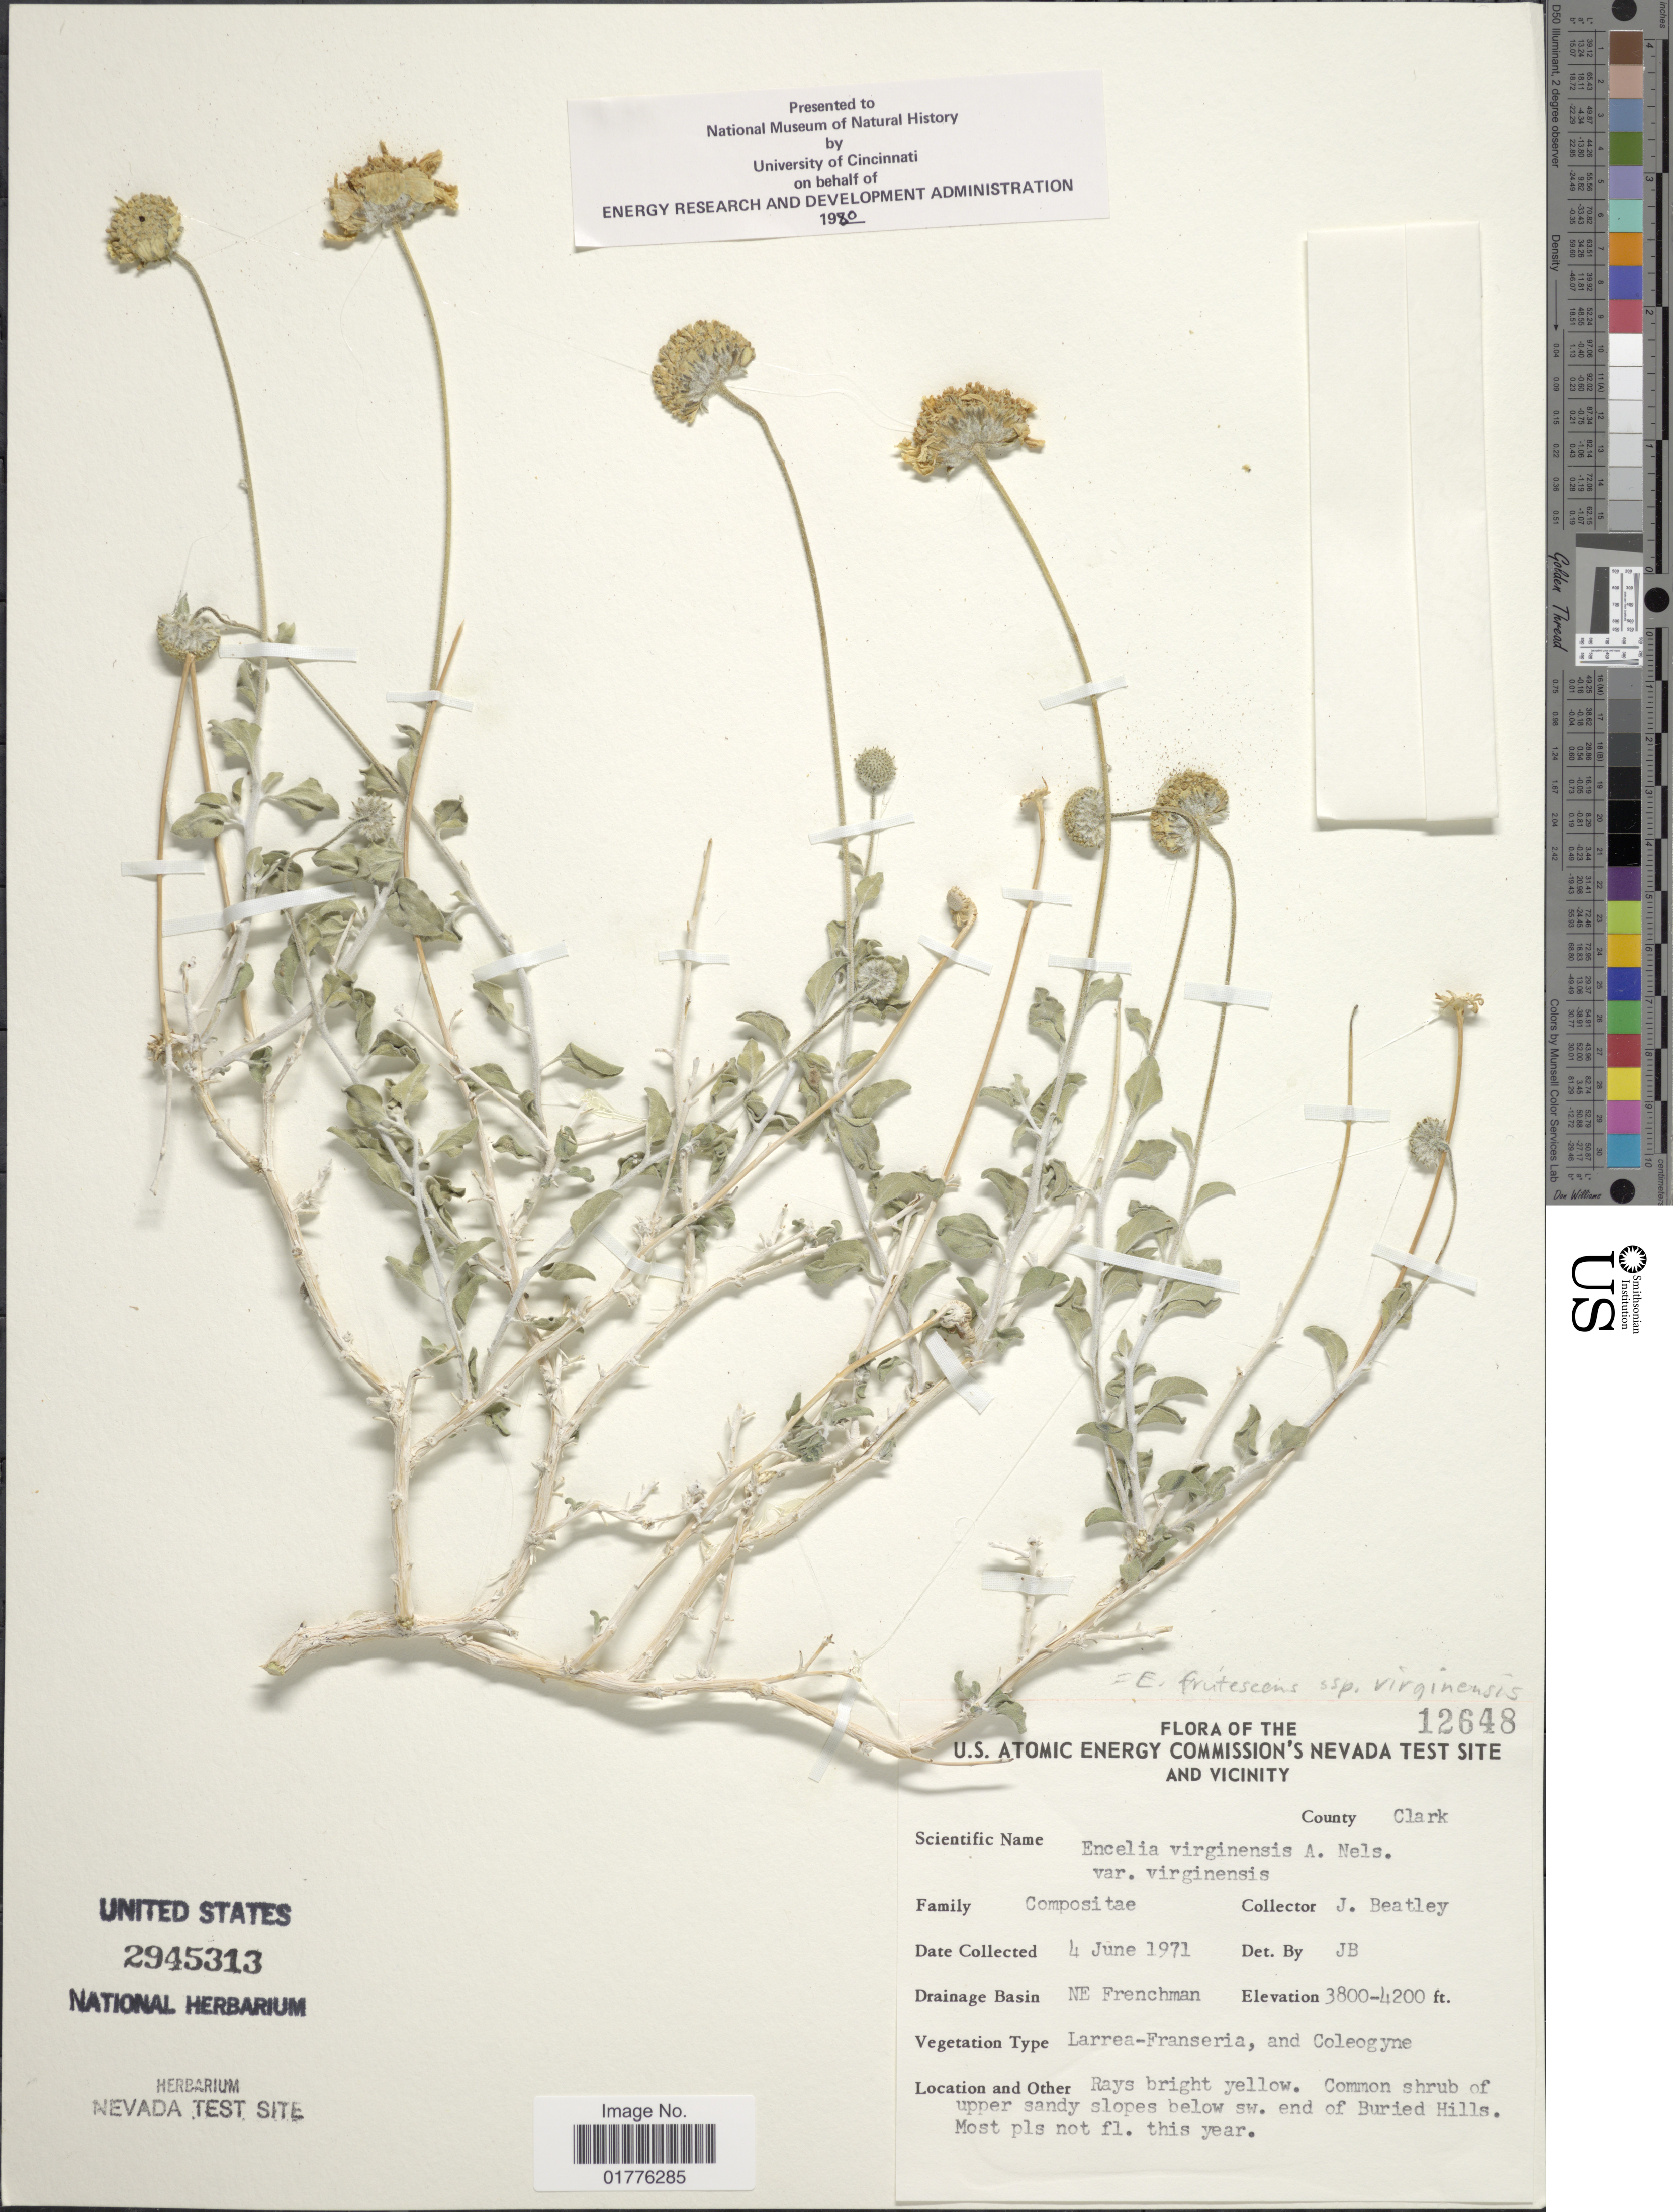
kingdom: Plantae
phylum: Tracheophyta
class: Magnoliopsida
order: Asterales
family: Asteraceae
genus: Encelia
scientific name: Encelia frutescens var. virginensis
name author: (A. Nelson) S.F. Blake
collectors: J. C. Beatley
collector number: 12648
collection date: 1971-06-04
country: United States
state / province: Nevada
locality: U. S. Atomic Energy Commission's Nevada Test Site and Vicinity, County Clark, NE Frenchman, below sw. end of Buried Hills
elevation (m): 1158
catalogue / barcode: US 2945313